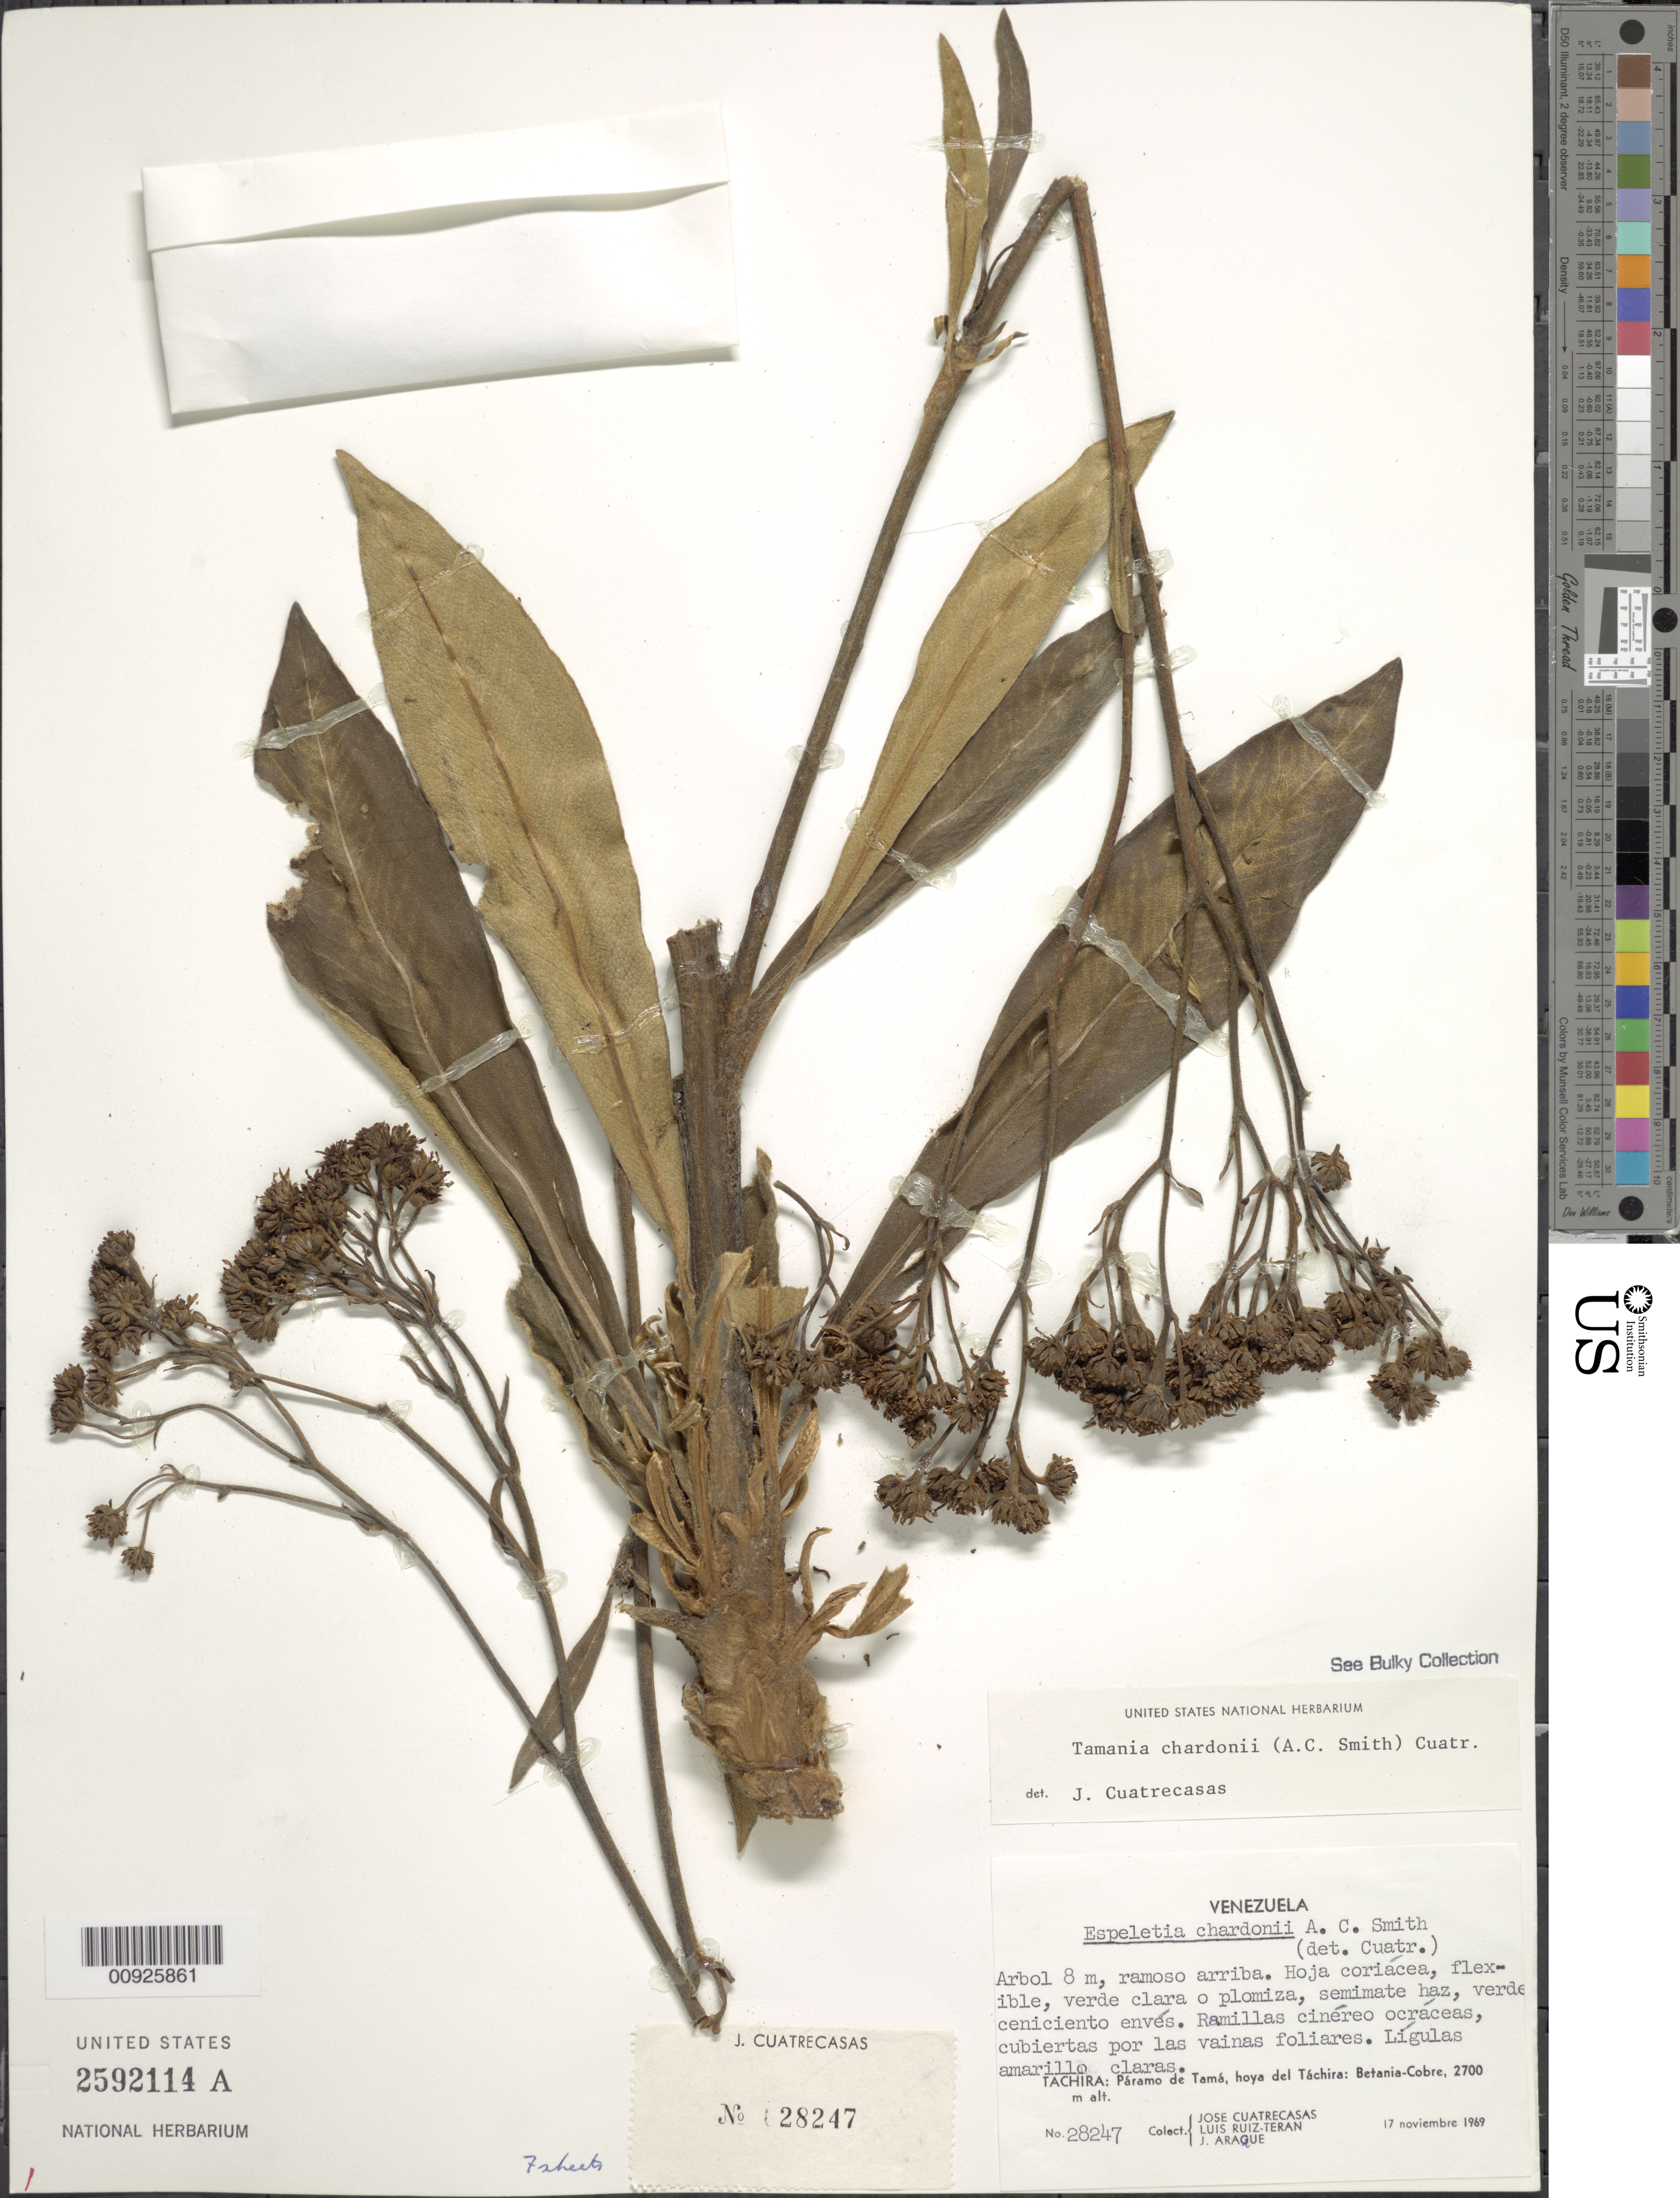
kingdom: Plantae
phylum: Tracheophyta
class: Magnoliopsida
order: Asterales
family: Asteraceae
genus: Tamania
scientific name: Tamania chardonii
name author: (A.C. Sm.) Cuatrec.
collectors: J. Cuatrecasas, L. E. Ruíz-Terán & J. Araque Molina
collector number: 28247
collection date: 1969-11-17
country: Venezuela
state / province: Táchira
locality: P. de Tamá. Páramo de Tamá, hoya del Táchira: Betania-Cobre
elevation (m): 2700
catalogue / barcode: US 2592114A